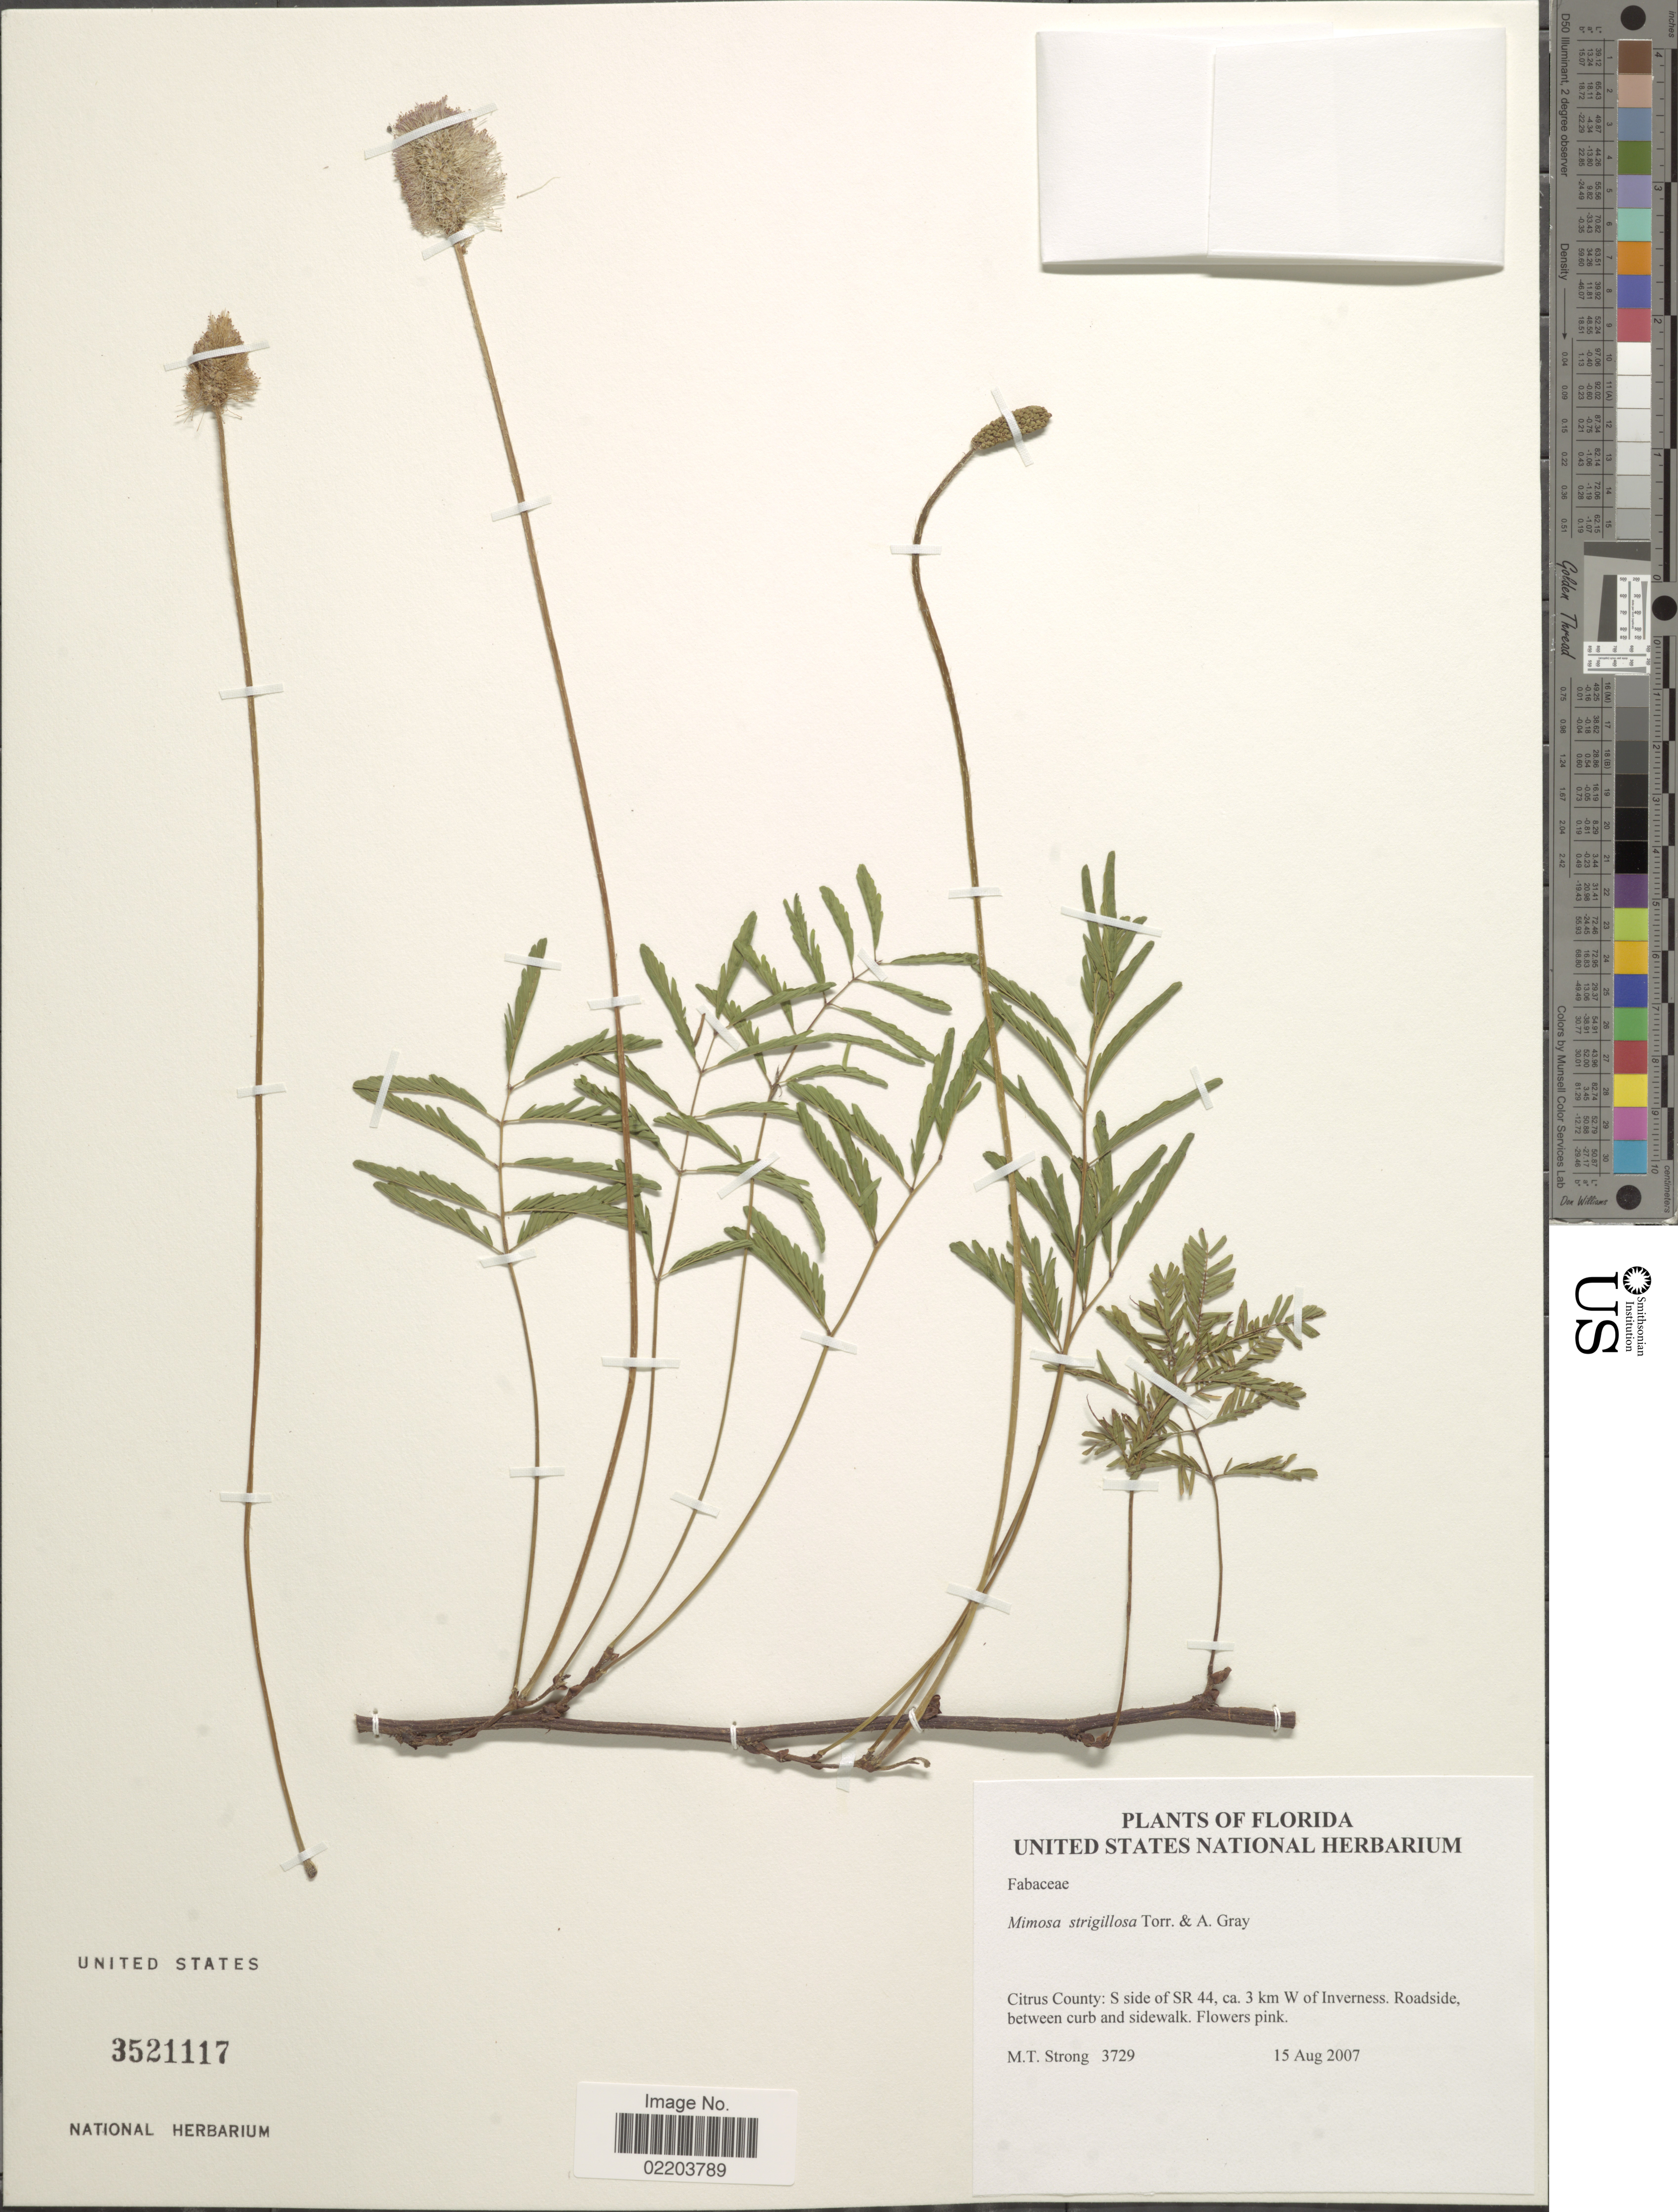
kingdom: Plantae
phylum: Tracheophyta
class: Magnoliopsida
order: Fabales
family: Fabaceae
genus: Mimosa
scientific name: Mimosa strigillosa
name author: Torr. & A. Gray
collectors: M. T. Strong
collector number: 3729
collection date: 2007-08-15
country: United States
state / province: Florida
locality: Citrus County: S side of SR 44, ca 3 km W of Inverness. Roadside, between curb and sidewalk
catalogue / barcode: US 3521117